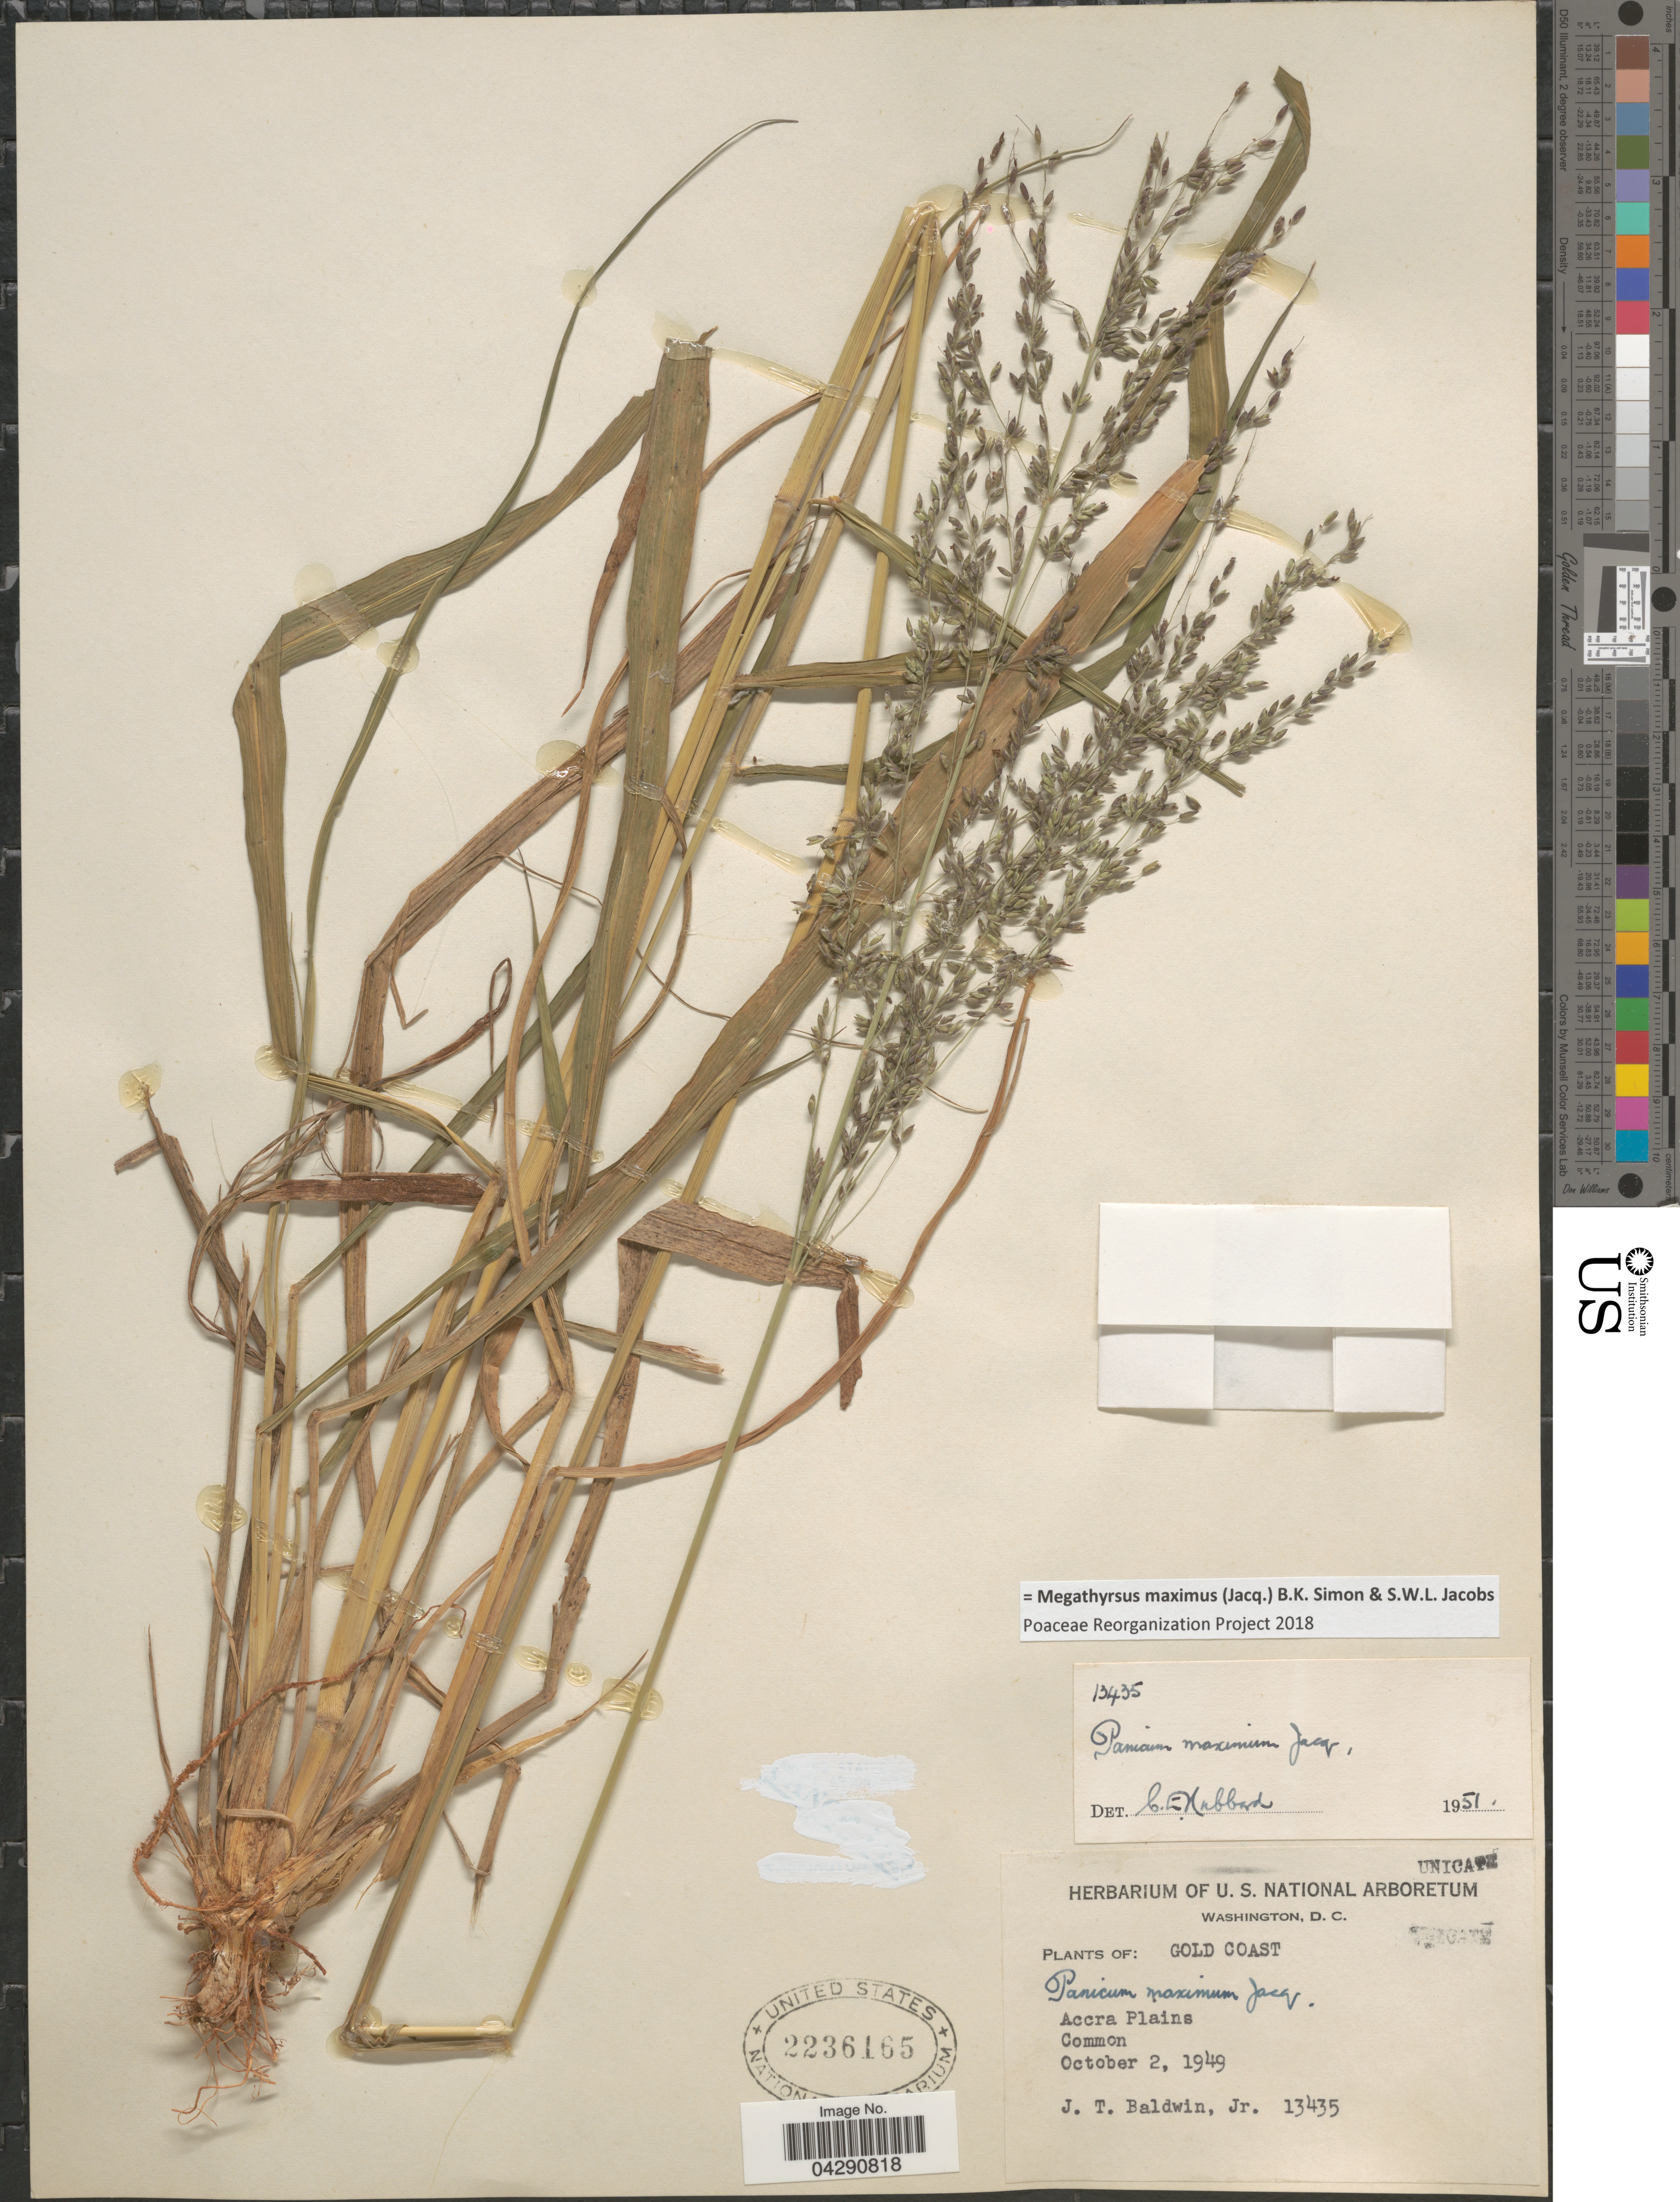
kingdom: Plantae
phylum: Tracheophyta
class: Liliopsida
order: Poales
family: Poaceae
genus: Megathyrsus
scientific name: Megathyrsus maximus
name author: (Jacq.) B.K. Simon & S.W.L. Jacobs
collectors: J. T. Baldwin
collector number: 13435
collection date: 1949-10-02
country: Ghana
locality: Gold Coast. Accra Plains.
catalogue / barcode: US 2236165